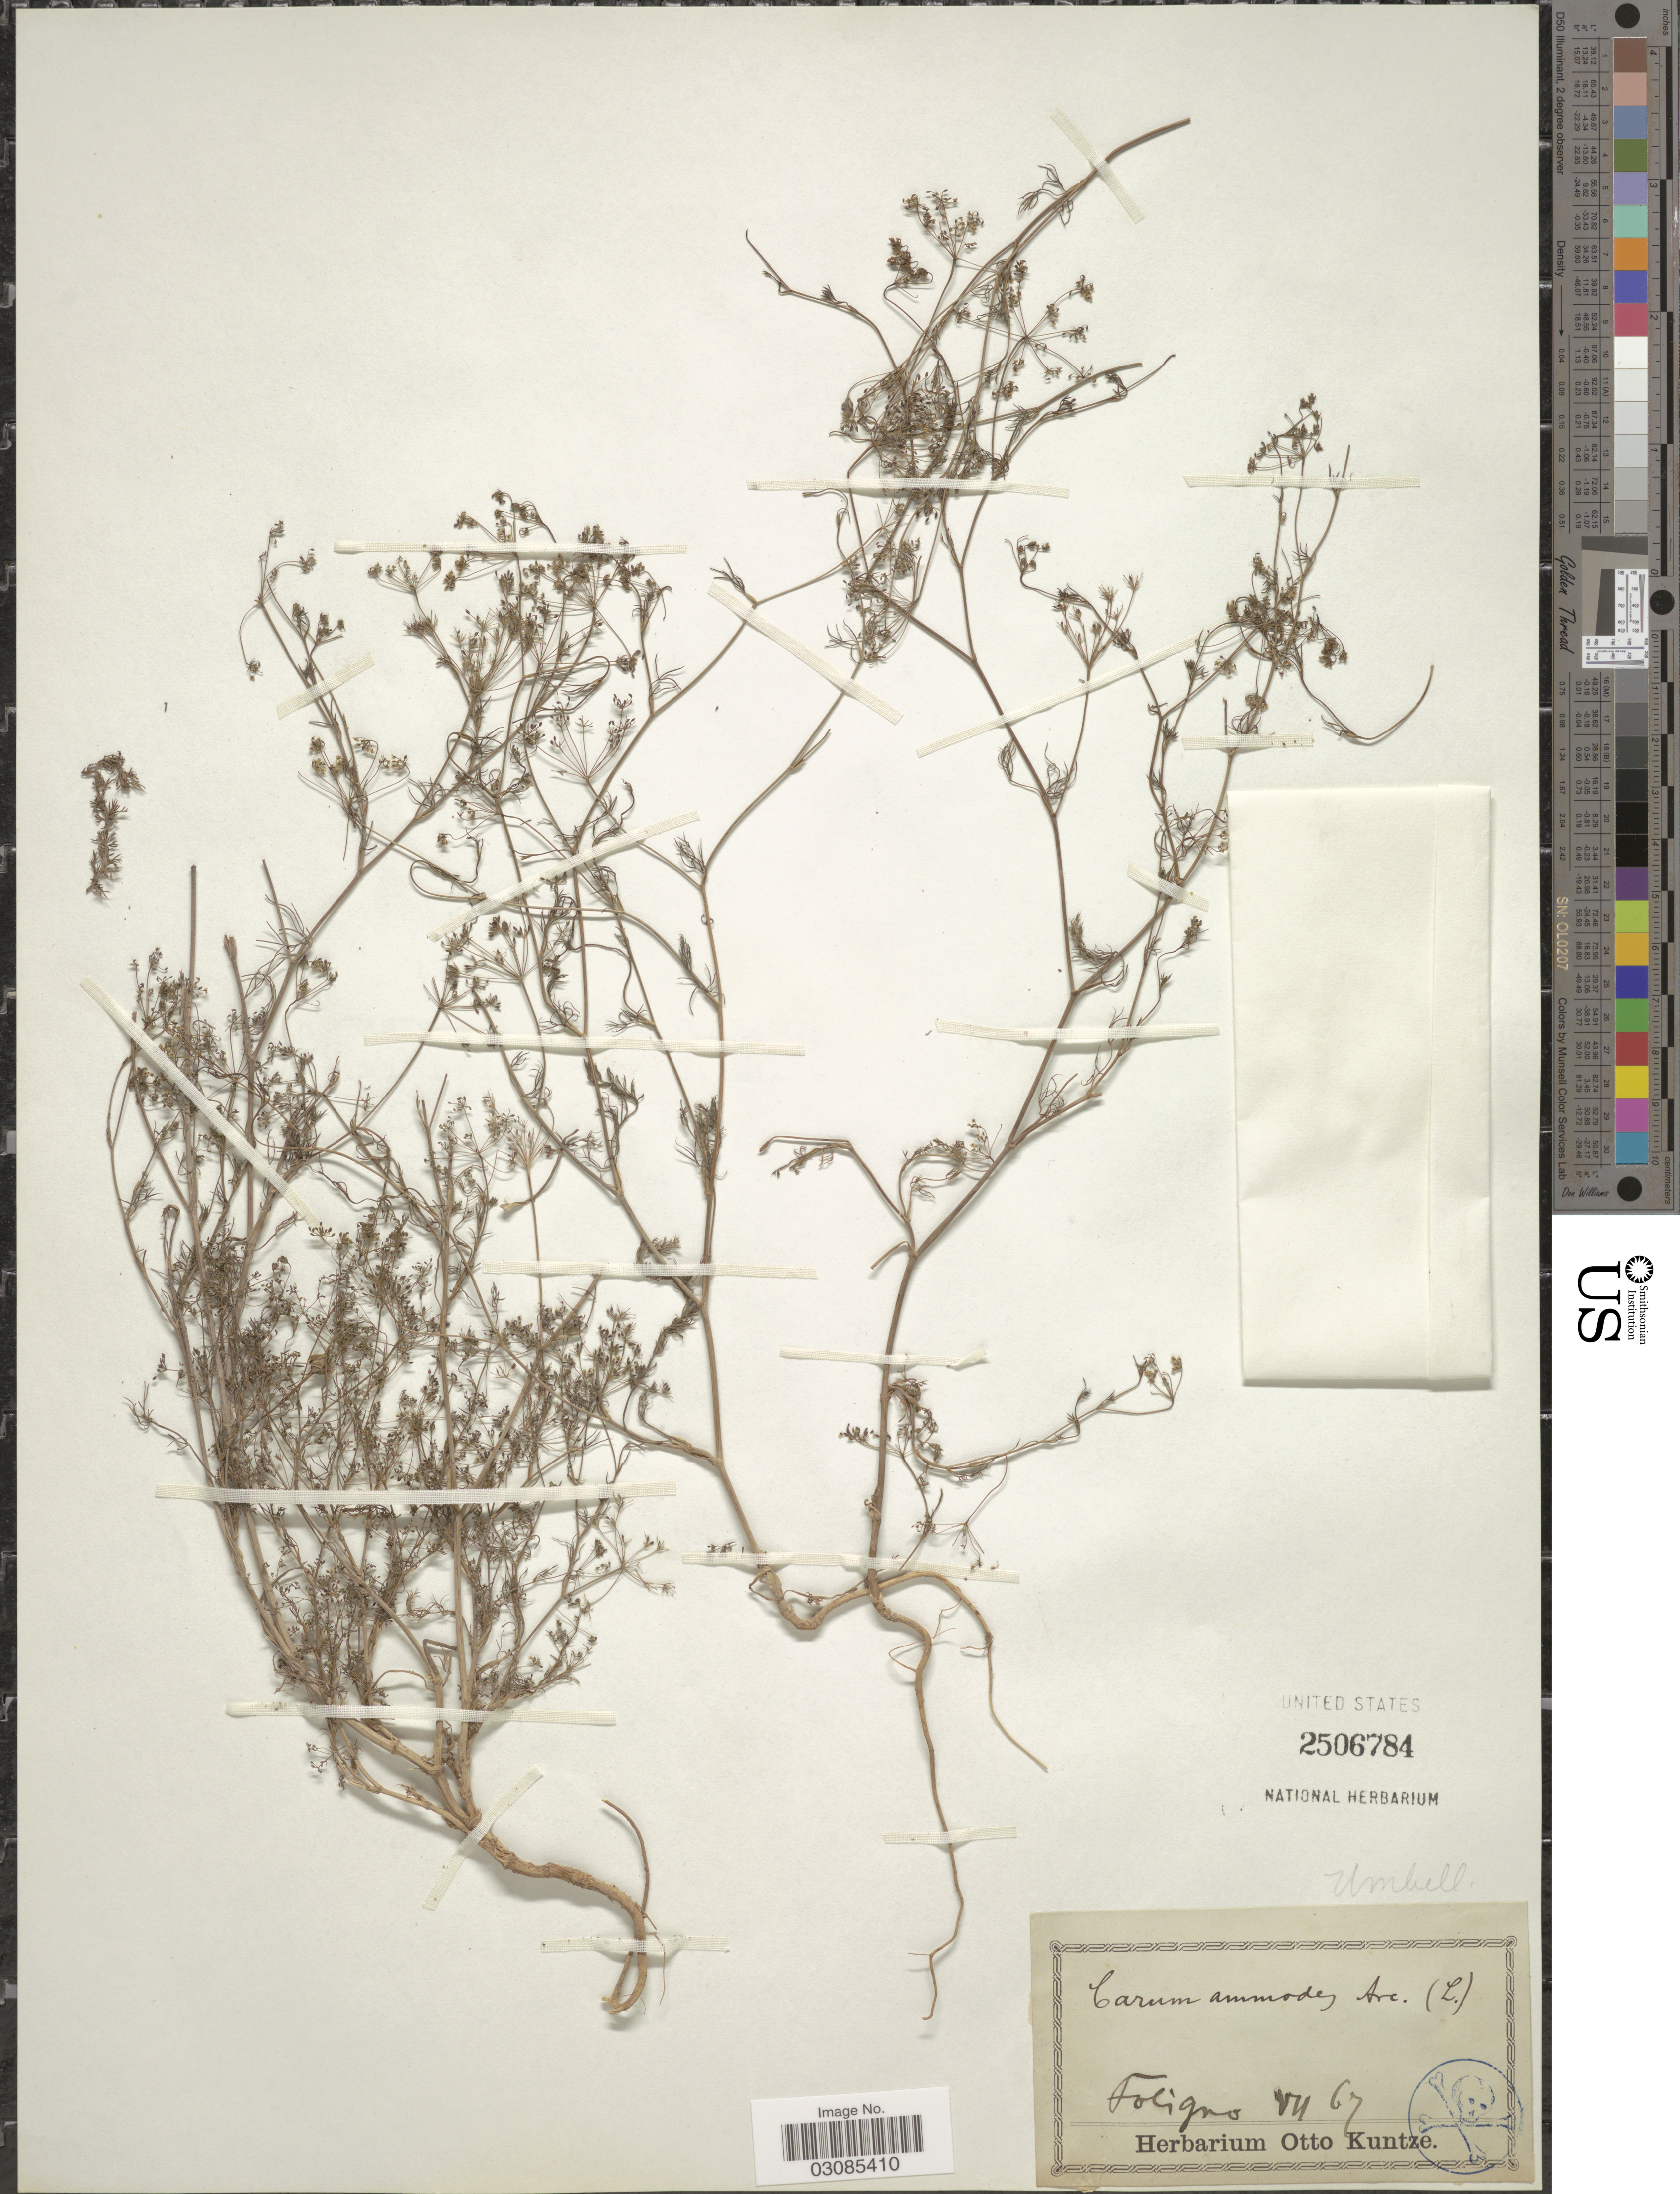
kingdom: Plantae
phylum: Tracheophyta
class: Magnoliopsida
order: Apiales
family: Apiaceae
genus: Ammoides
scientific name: Ammoides pusilla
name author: Breistroffer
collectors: ex herb. Otto Kuntze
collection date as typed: Transcribed d/m/y: /7/67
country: Italy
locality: Foligno.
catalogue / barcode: US 2506784